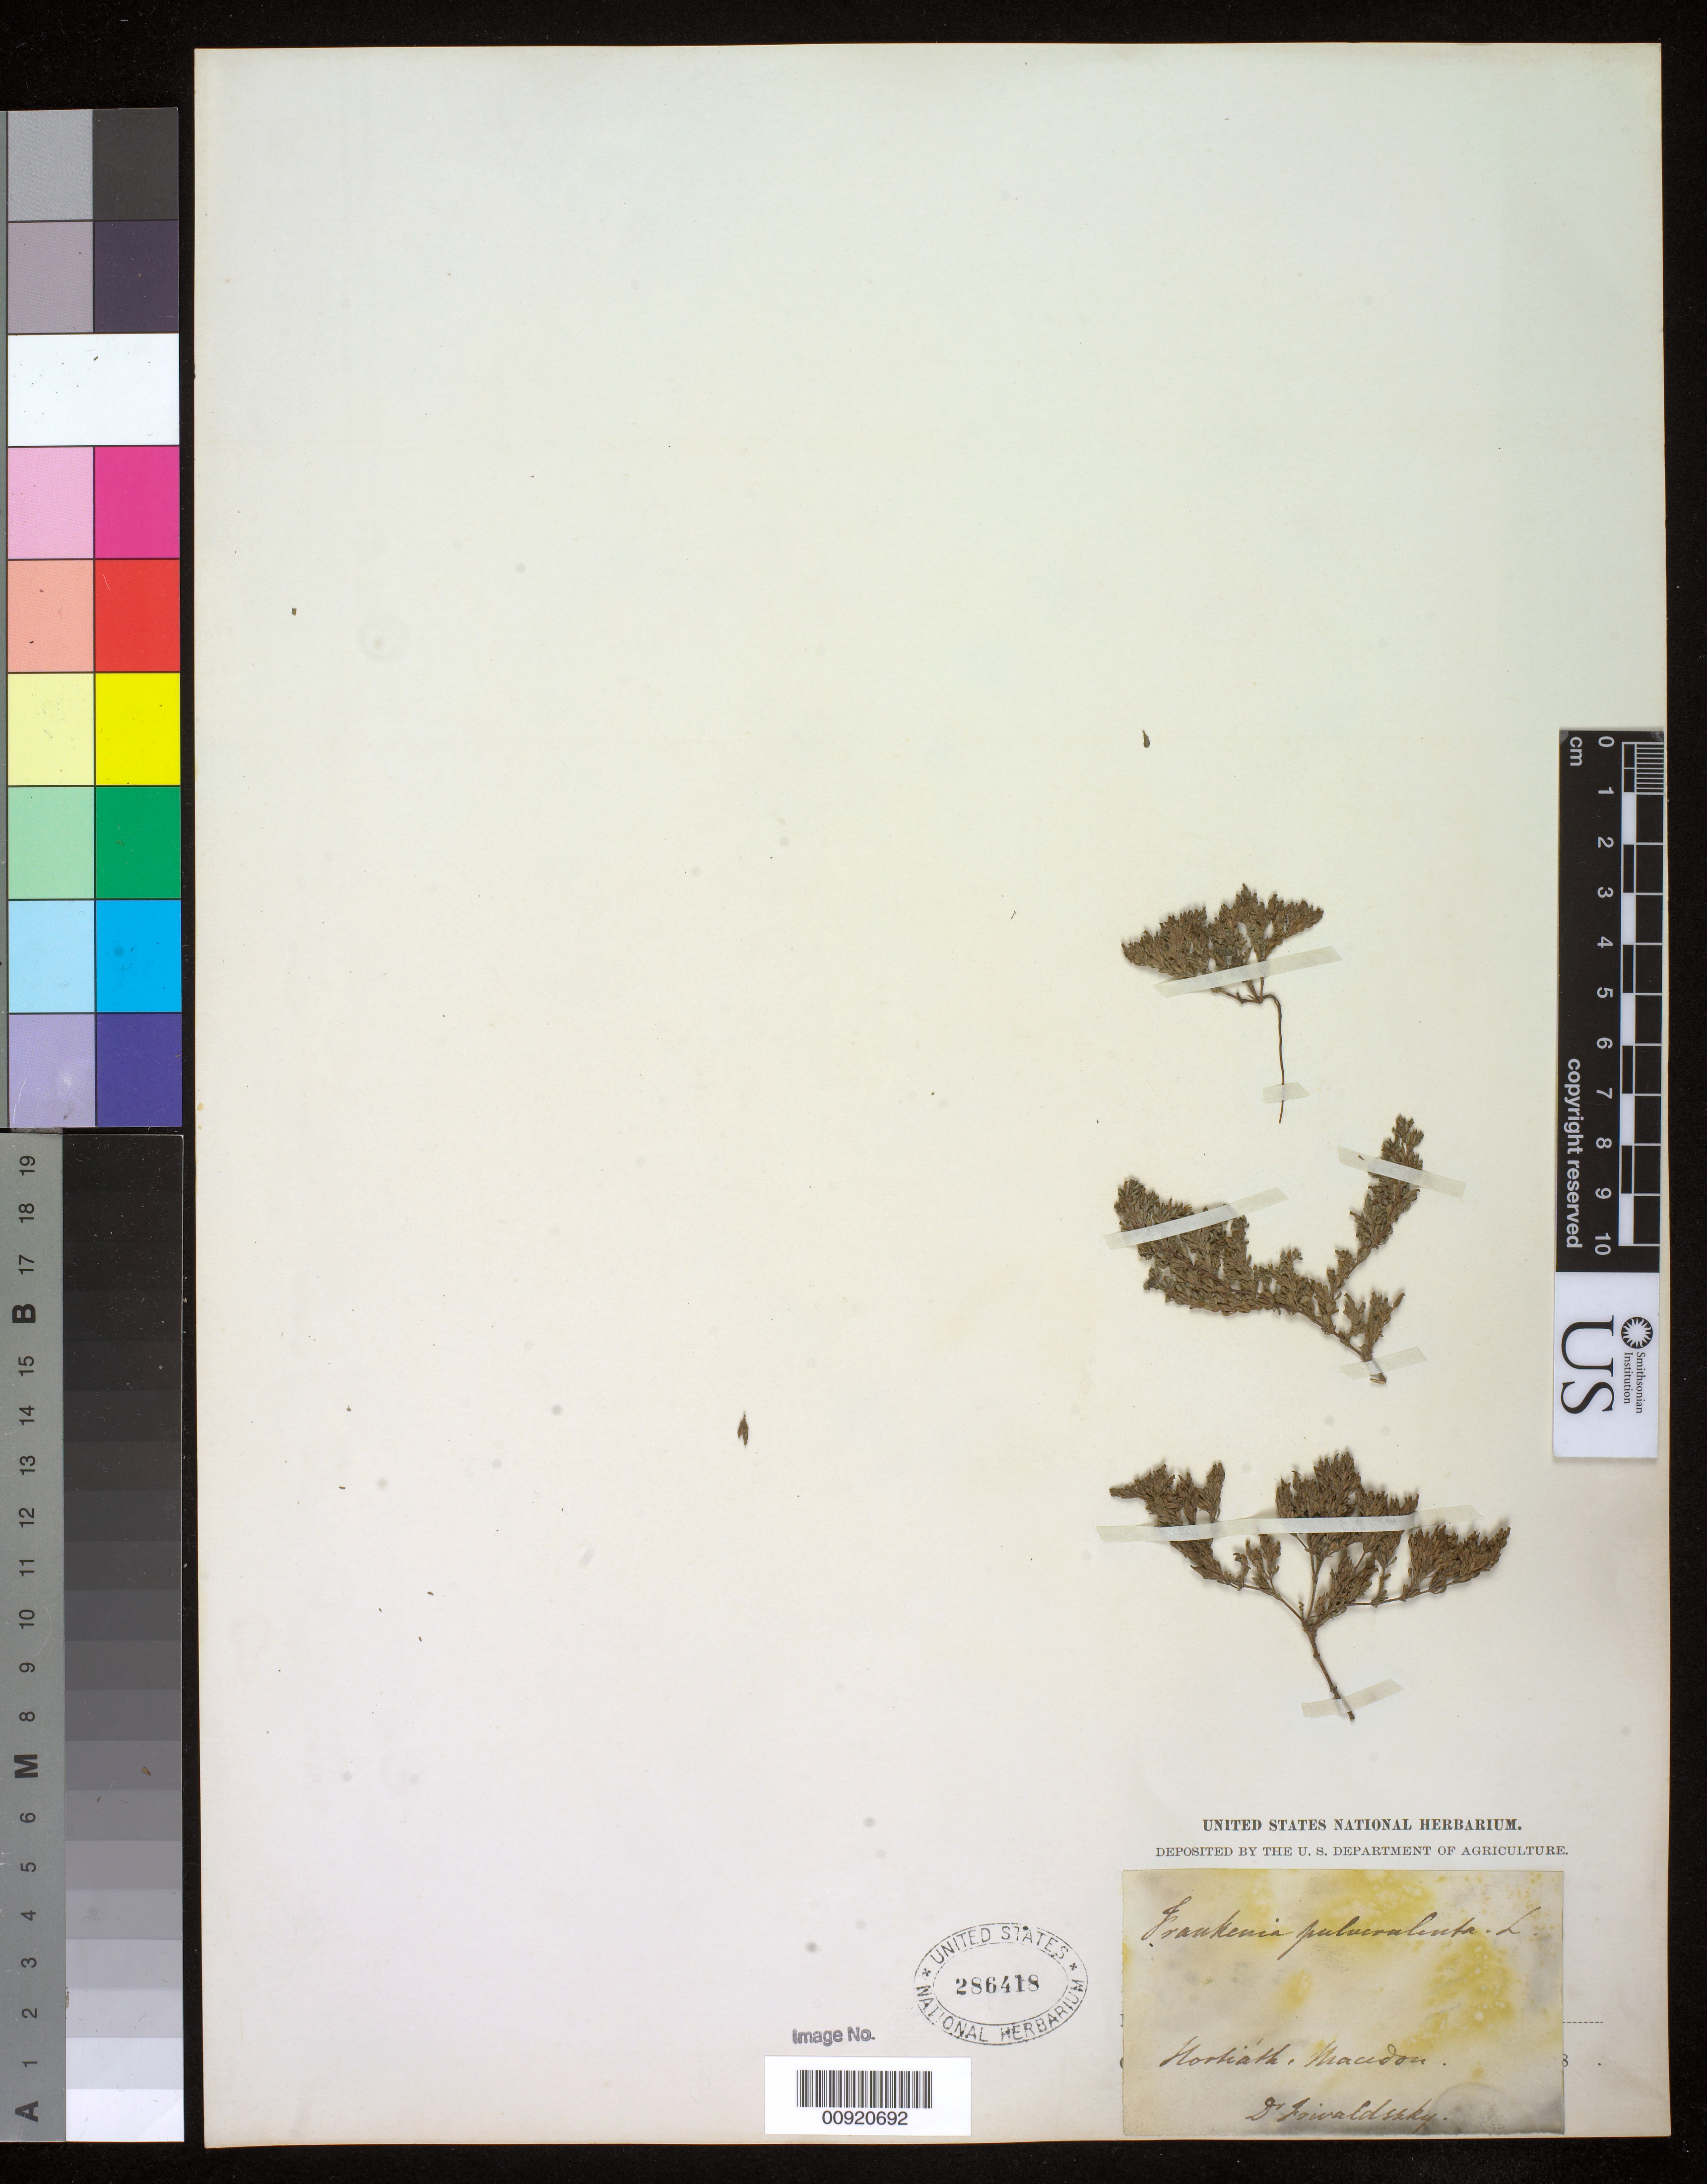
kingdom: Plantae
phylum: Tracheophyta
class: Magnoliopsida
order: Caryophyllales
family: Frankeniaceae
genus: Frankenia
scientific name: Frankenia pulverulenta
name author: L.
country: Greece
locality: [ ], Macedon.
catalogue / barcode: US 286418